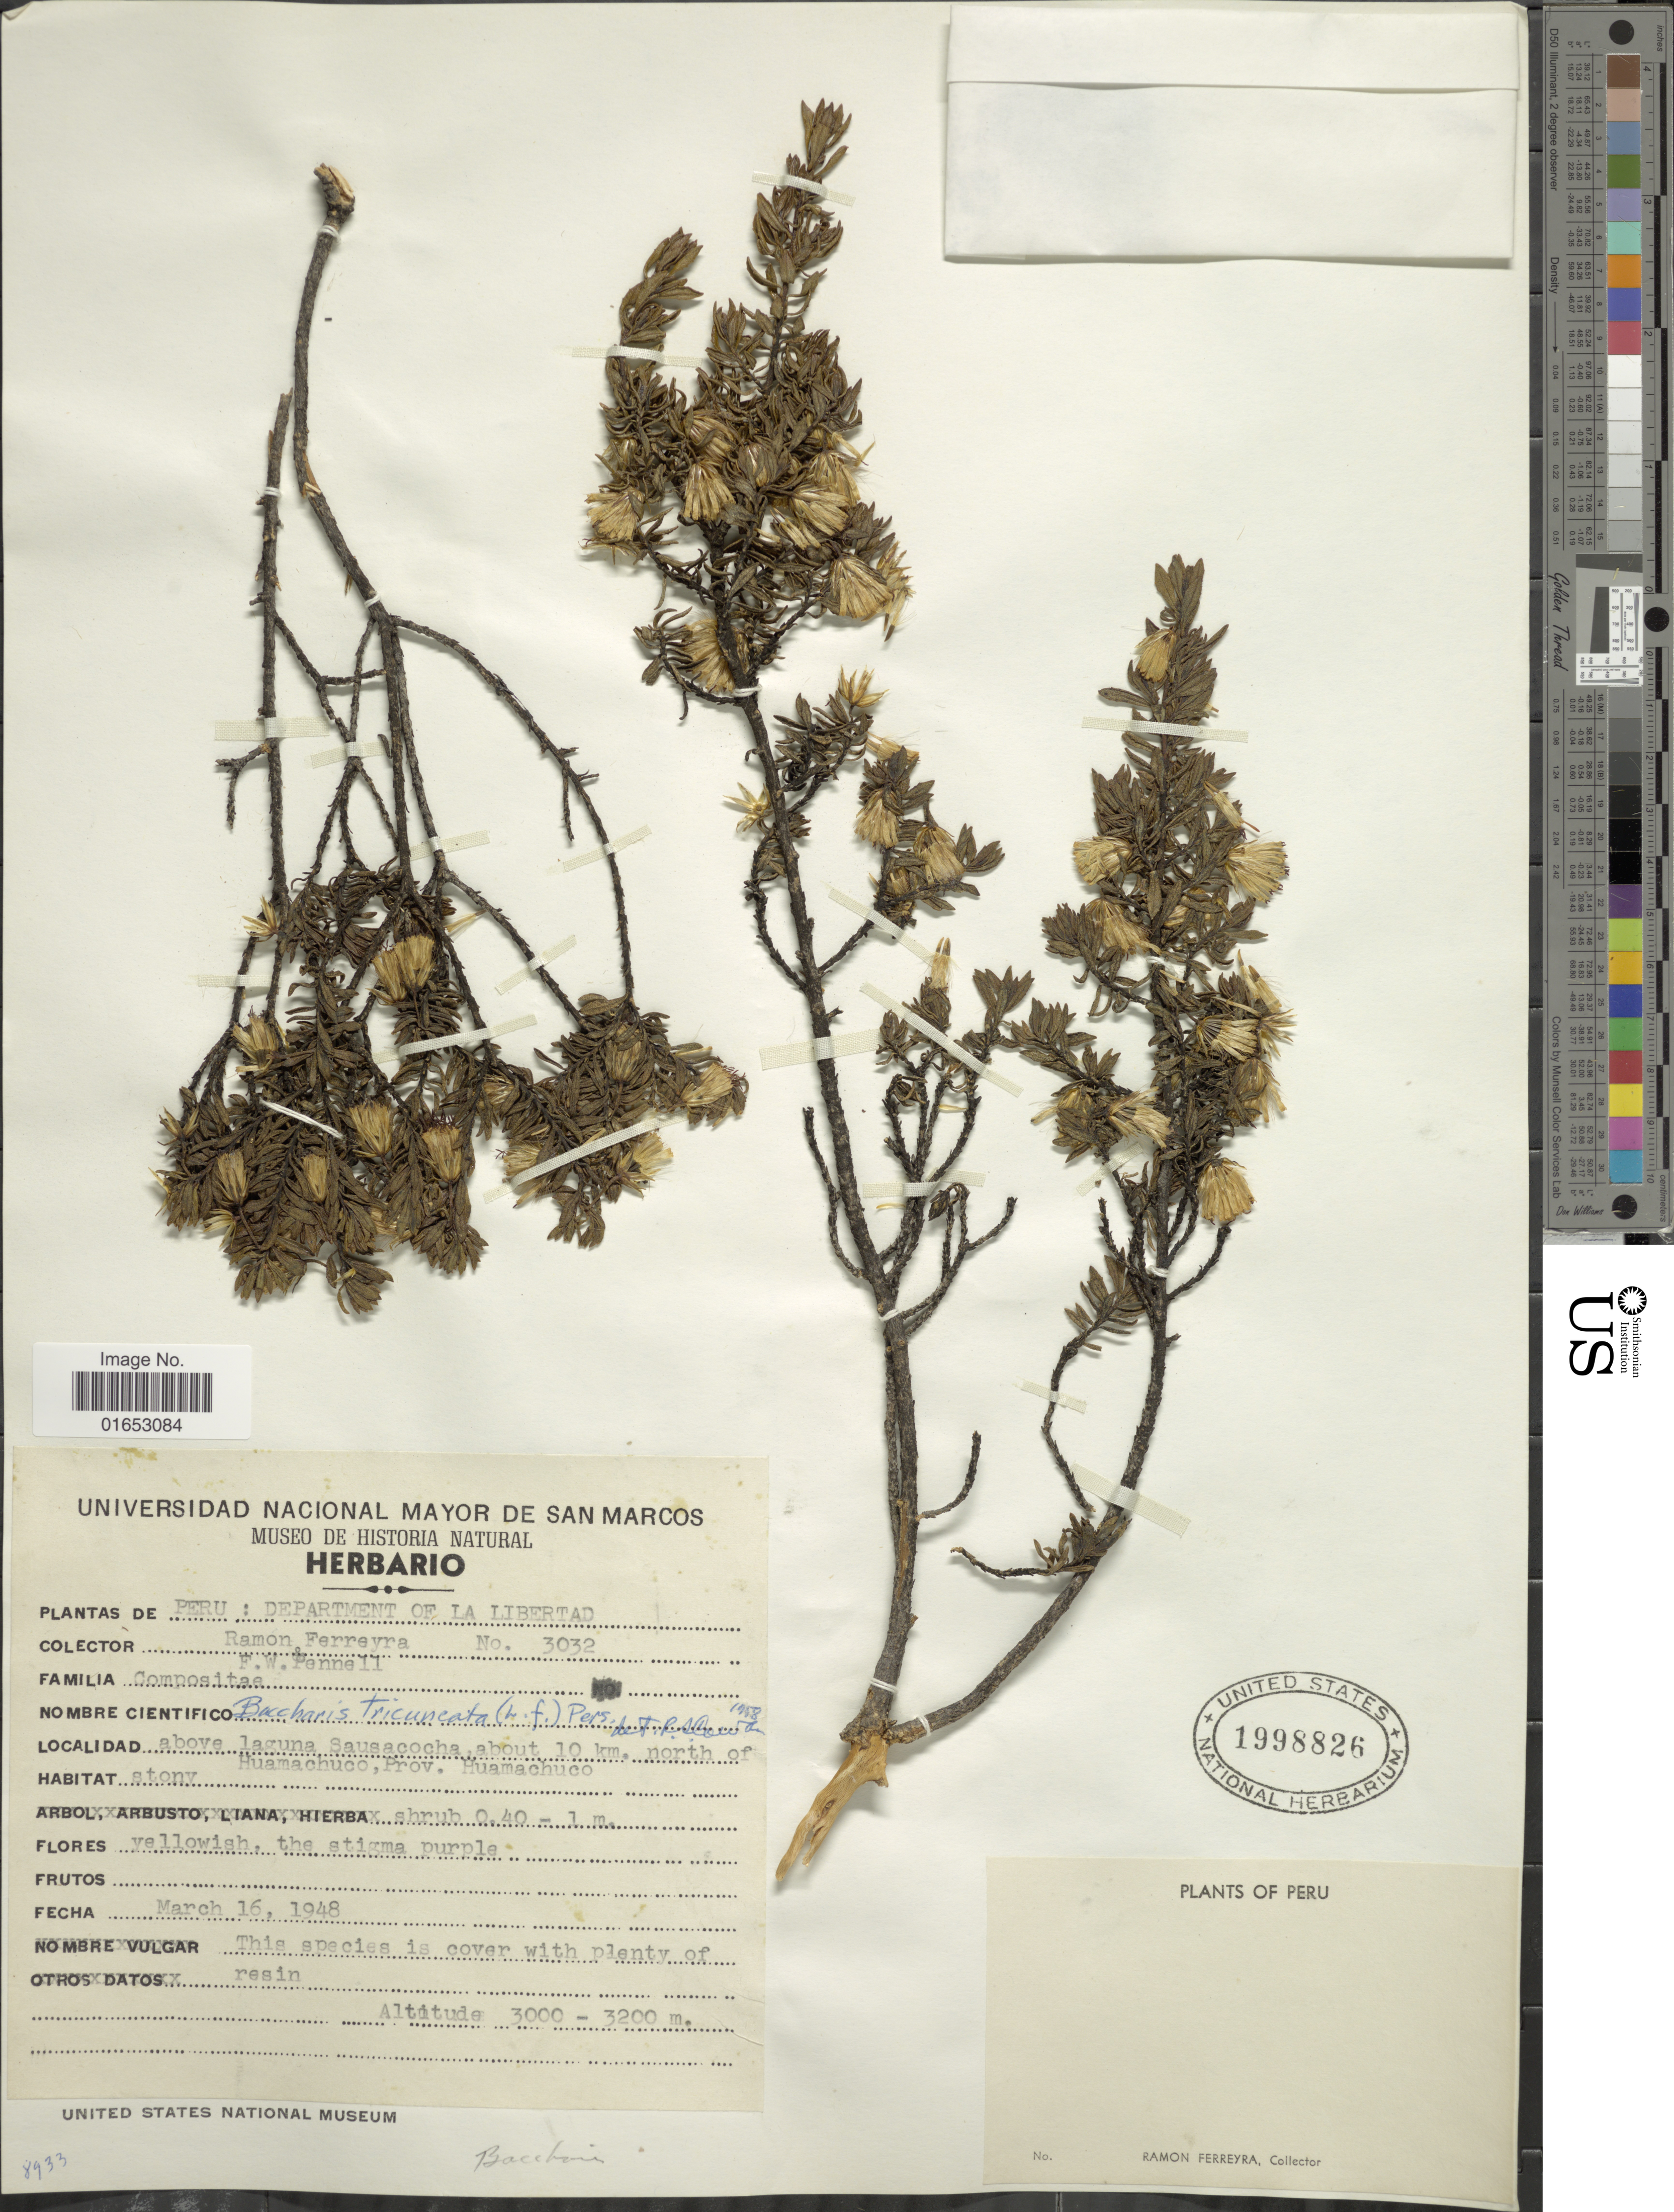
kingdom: Plantae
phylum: Tracheophyta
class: Magnoliopsida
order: Asterales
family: Asteraceae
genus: Helogyne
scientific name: Helogyne calocephala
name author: Mattf.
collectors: R. A. Ferreyra & F. W. Pennell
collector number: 3032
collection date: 1948-03-16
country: Peru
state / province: La Libertad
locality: Above laguna Sausacocha, about 10 km. north of Huamachuci, Prov. Huamachuco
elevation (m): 3000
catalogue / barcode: US 1998826